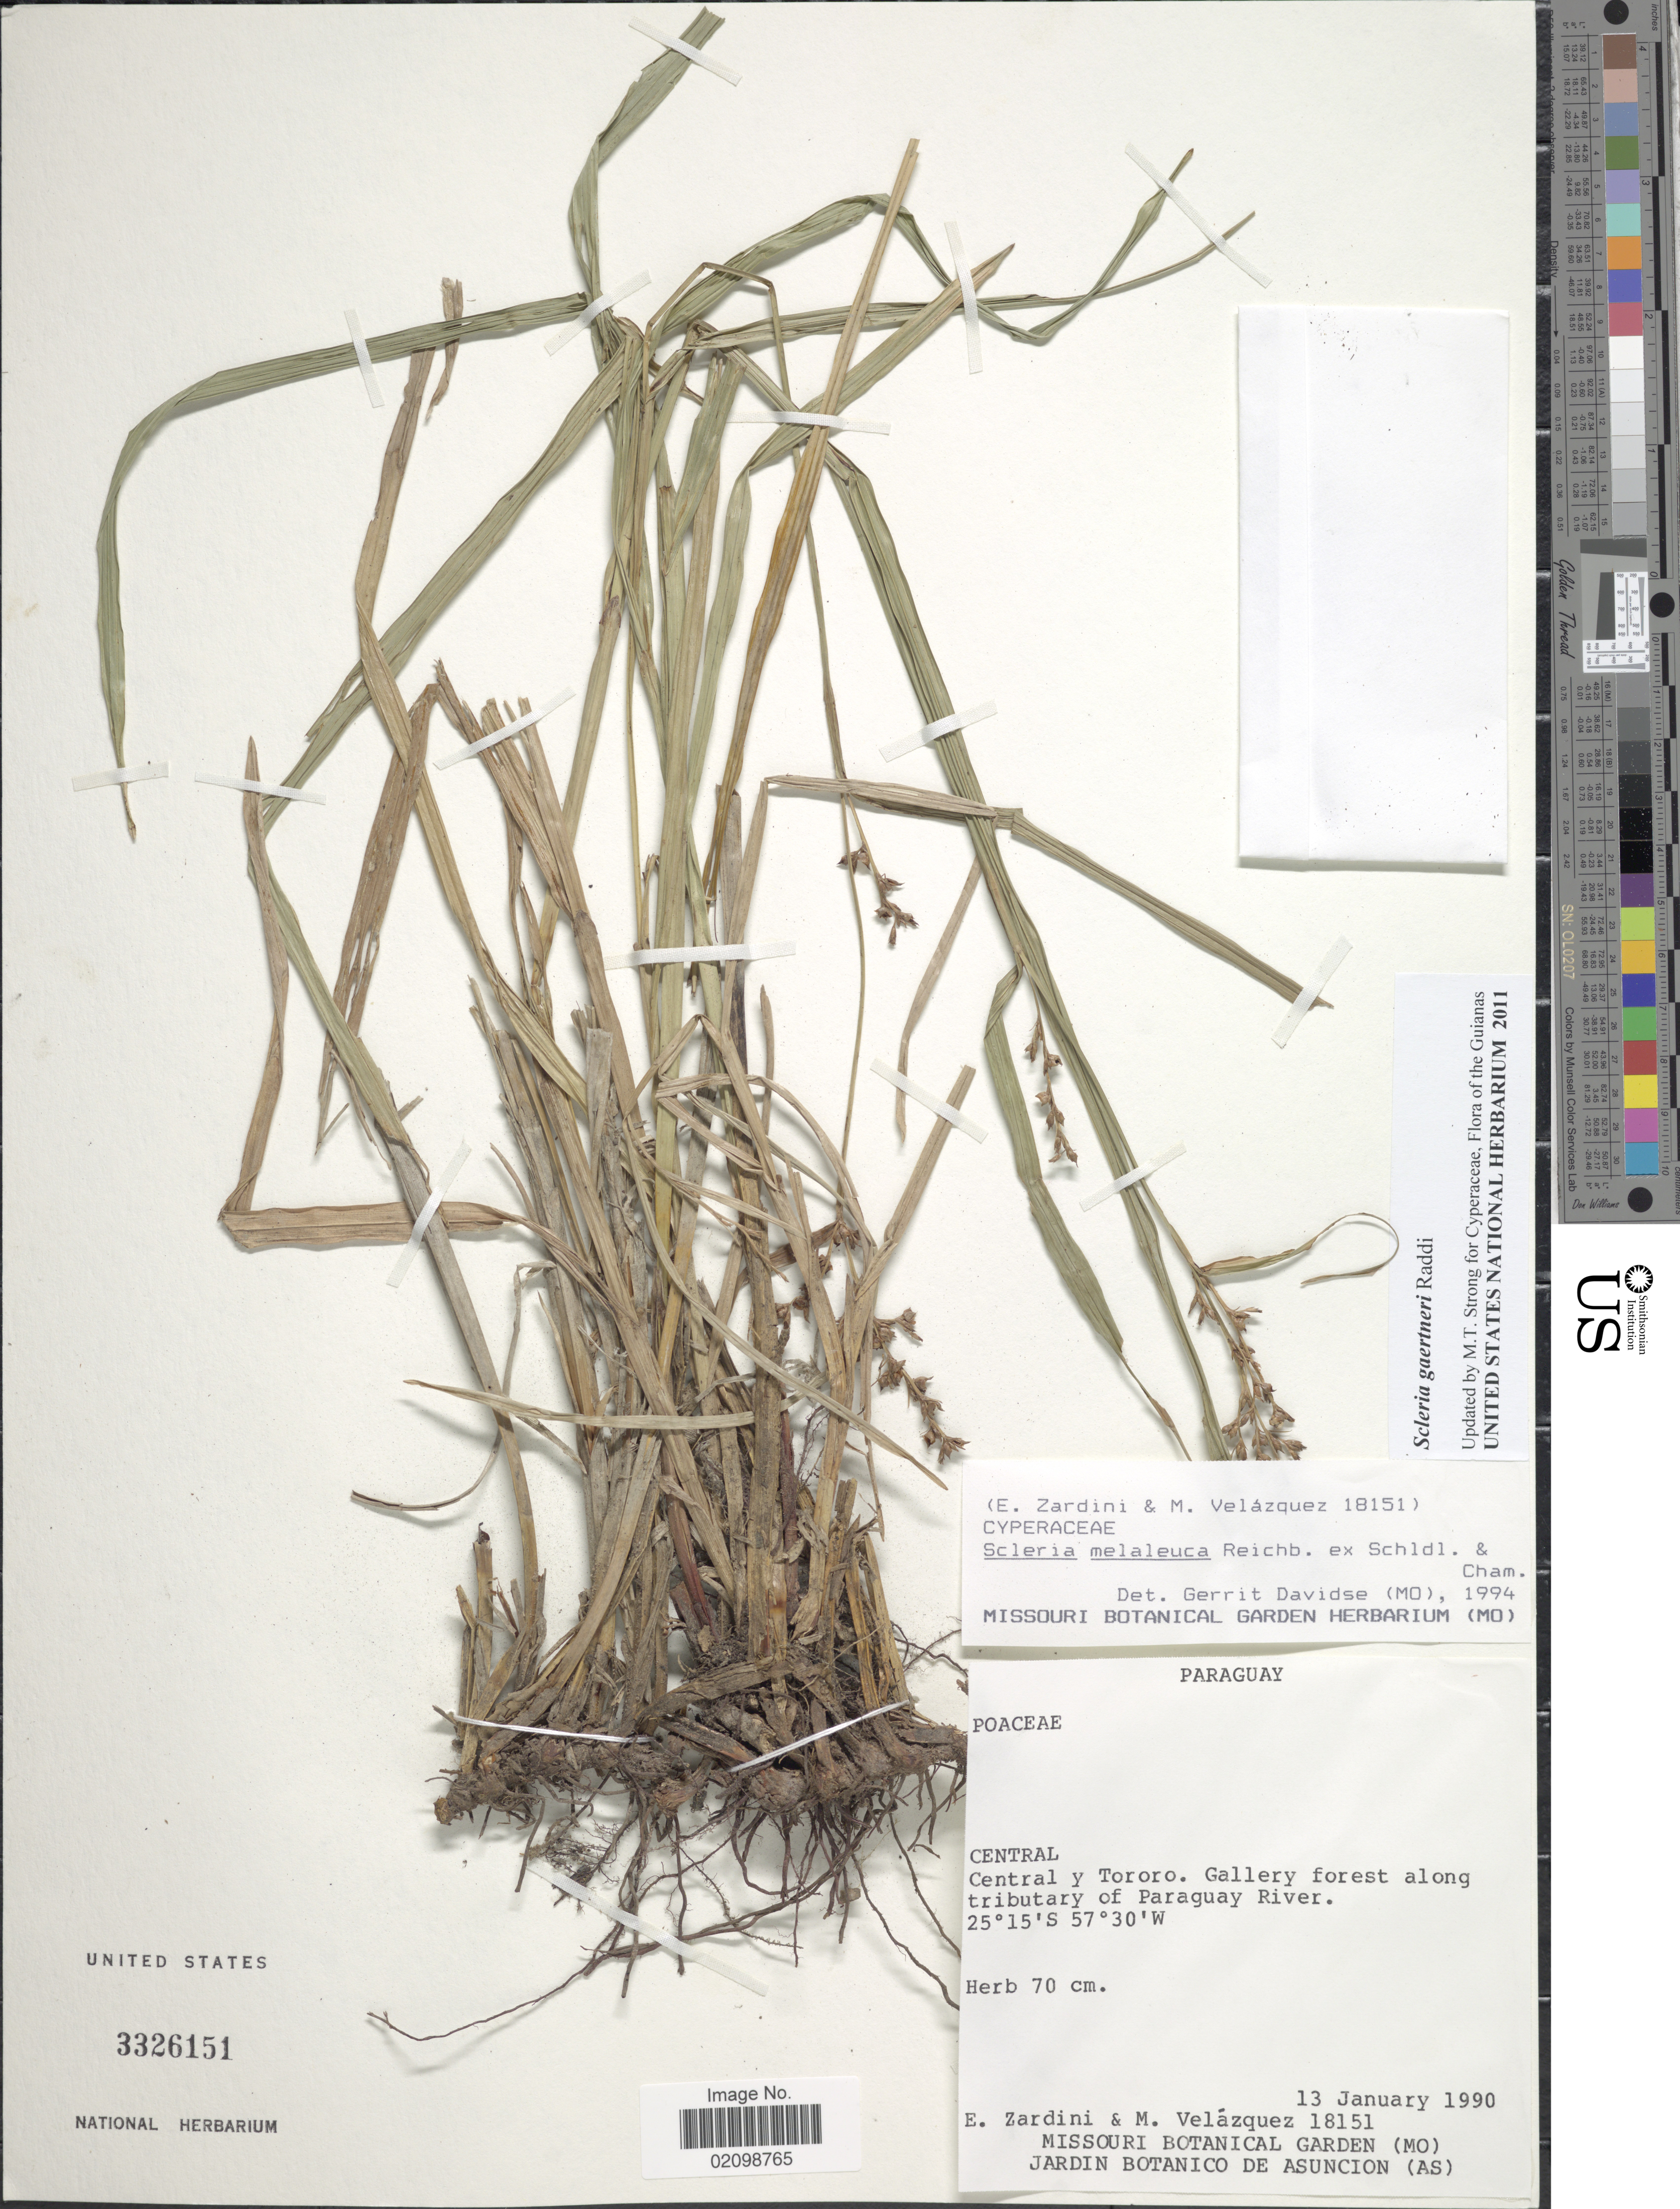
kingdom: Plantae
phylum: Tracheophyta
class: Liliopsida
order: Poales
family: Cyperaceae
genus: Scleria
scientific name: Scleria gaertneri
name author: Raddi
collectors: E. M. Zardini & M. Velazquez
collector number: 18151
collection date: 1990-01-13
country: Paraguay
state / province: Central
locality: Central, Central y Tororo, Gallery forest along tributary of Paraguay River.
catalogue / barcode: US 3326151